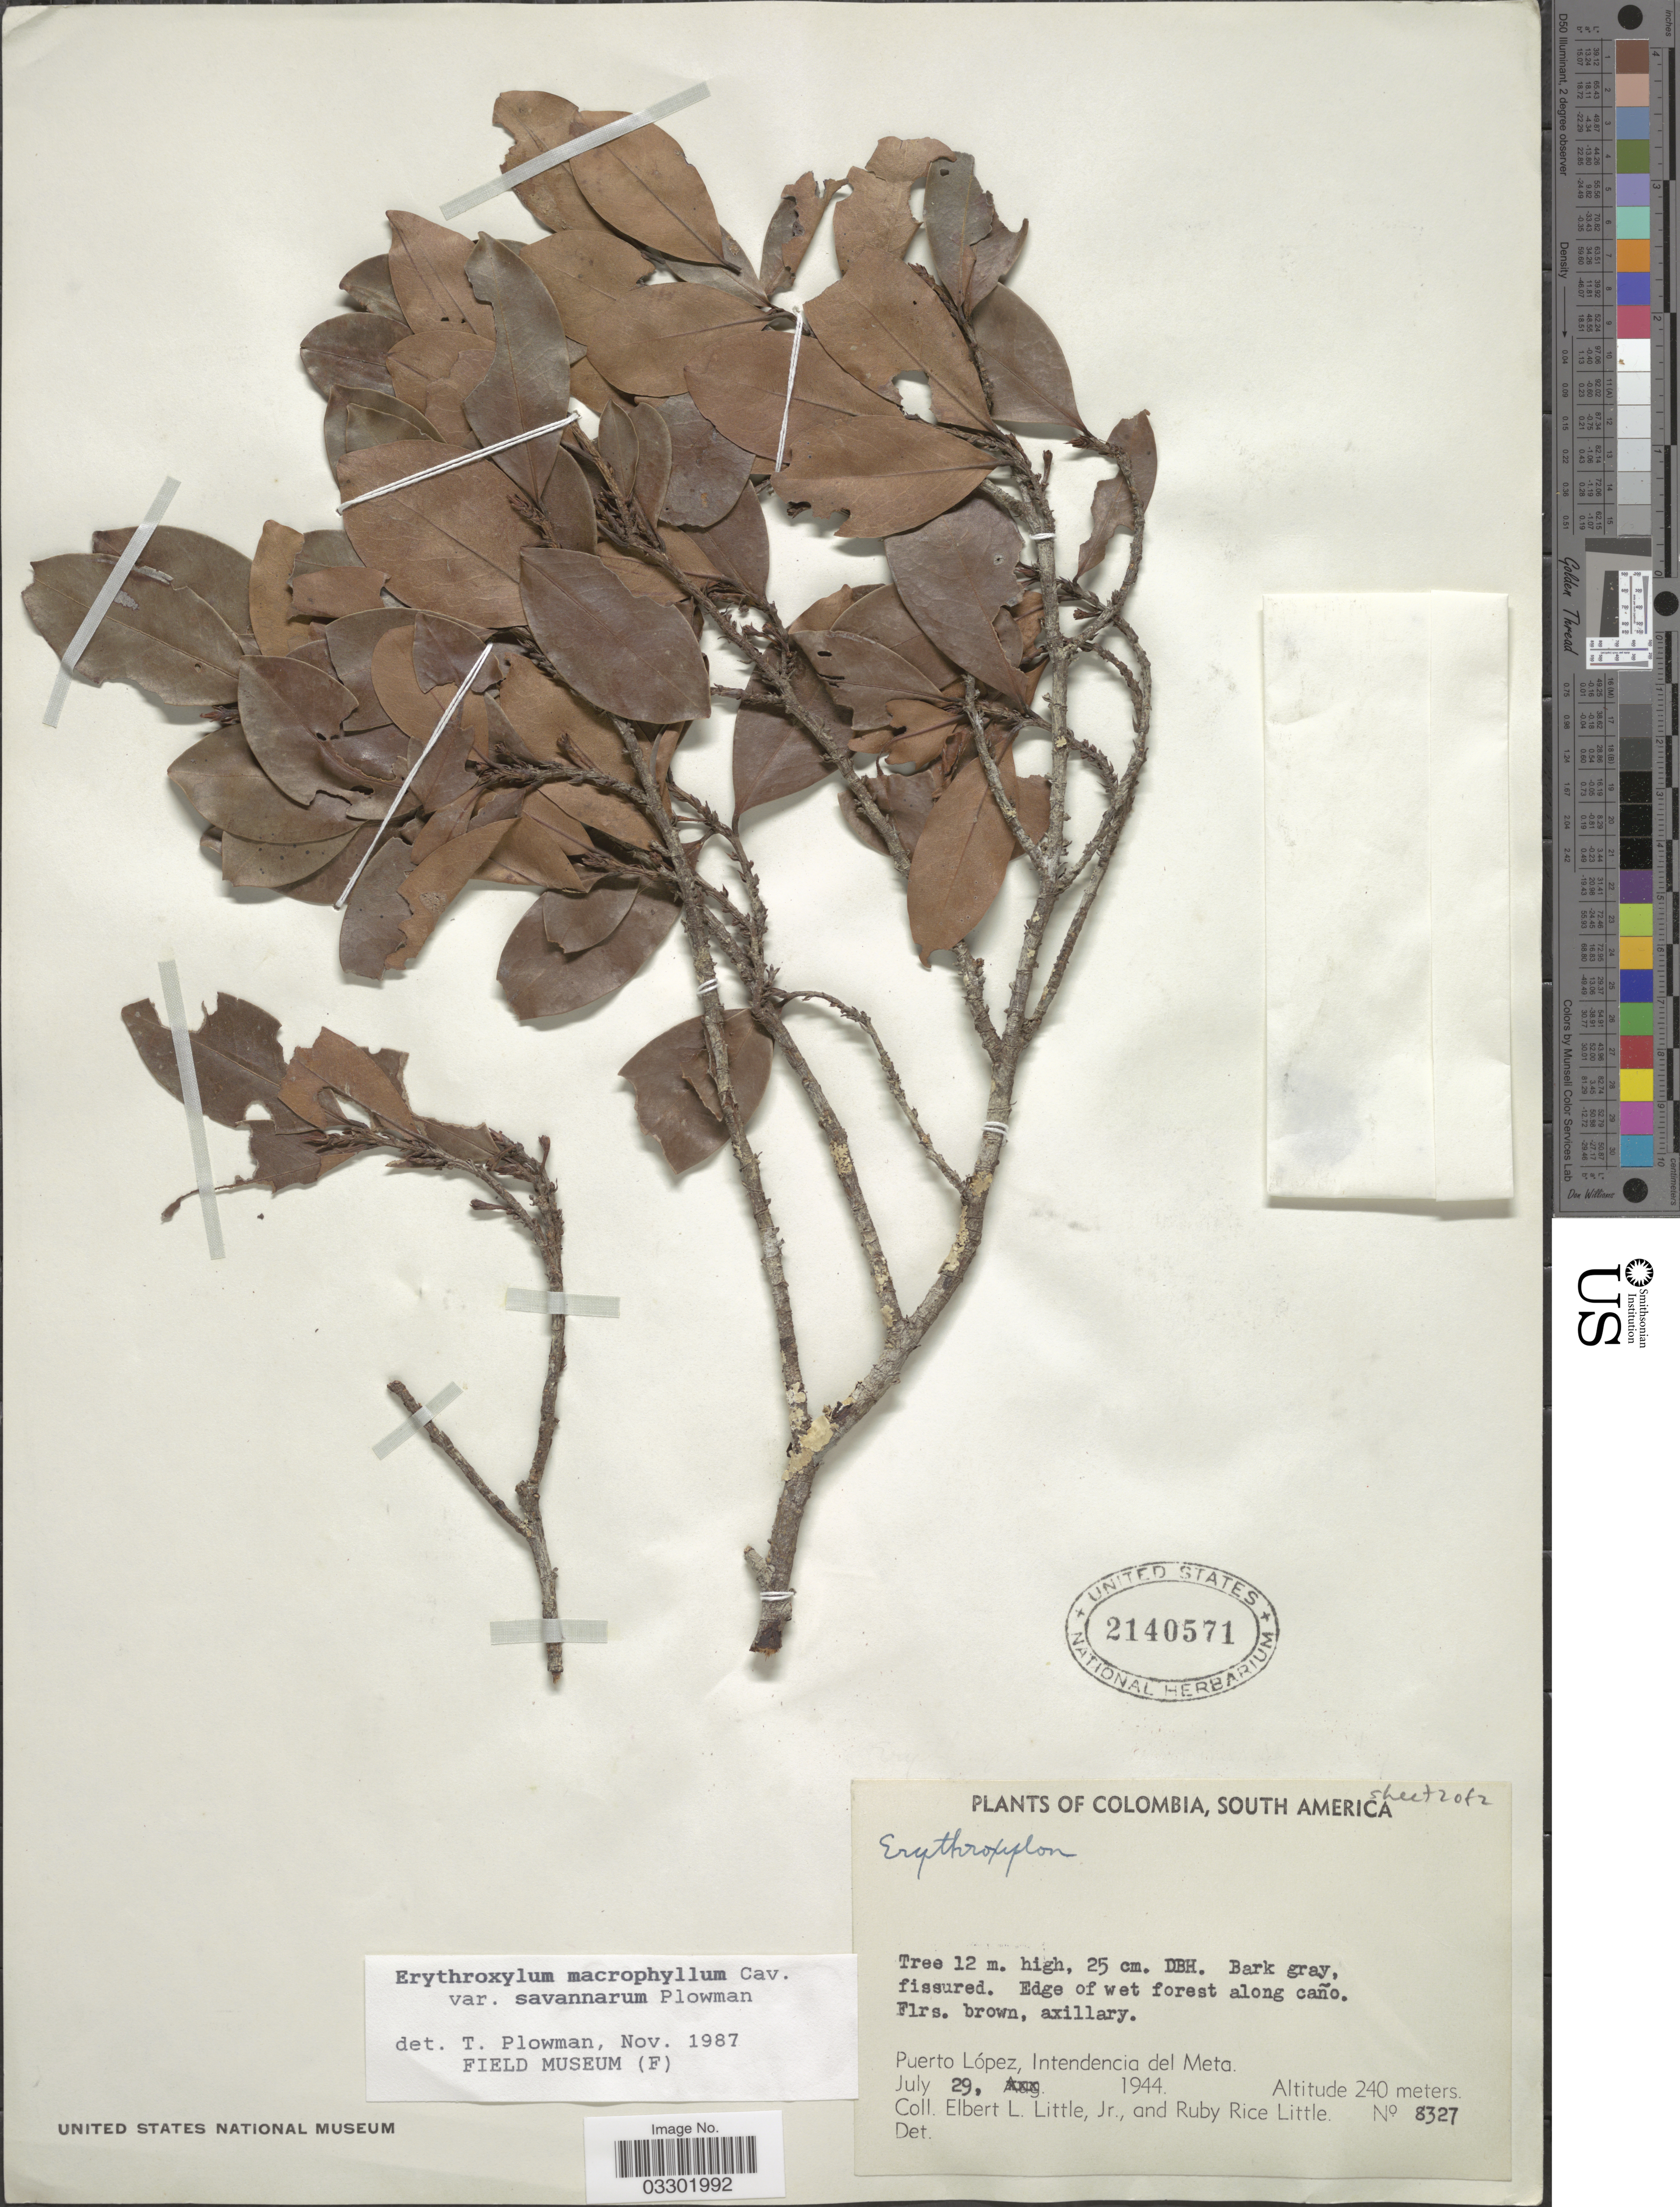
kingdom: Plantae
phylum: Tracheophyta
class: Magnoliopsida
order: Malpighiales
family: Erythroxylaceae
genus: Erythroxylum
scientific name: Erythroxylum macrophyllum var. savannarum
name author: Plowman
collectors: E. L. Little & R. R. Little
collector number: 8327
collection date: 1944-07-29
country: Colombia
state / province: Meta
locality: Edge of wet forest along caño. Puerto López, Intendencia del Meta.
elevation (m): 240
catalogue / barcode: US 2140571